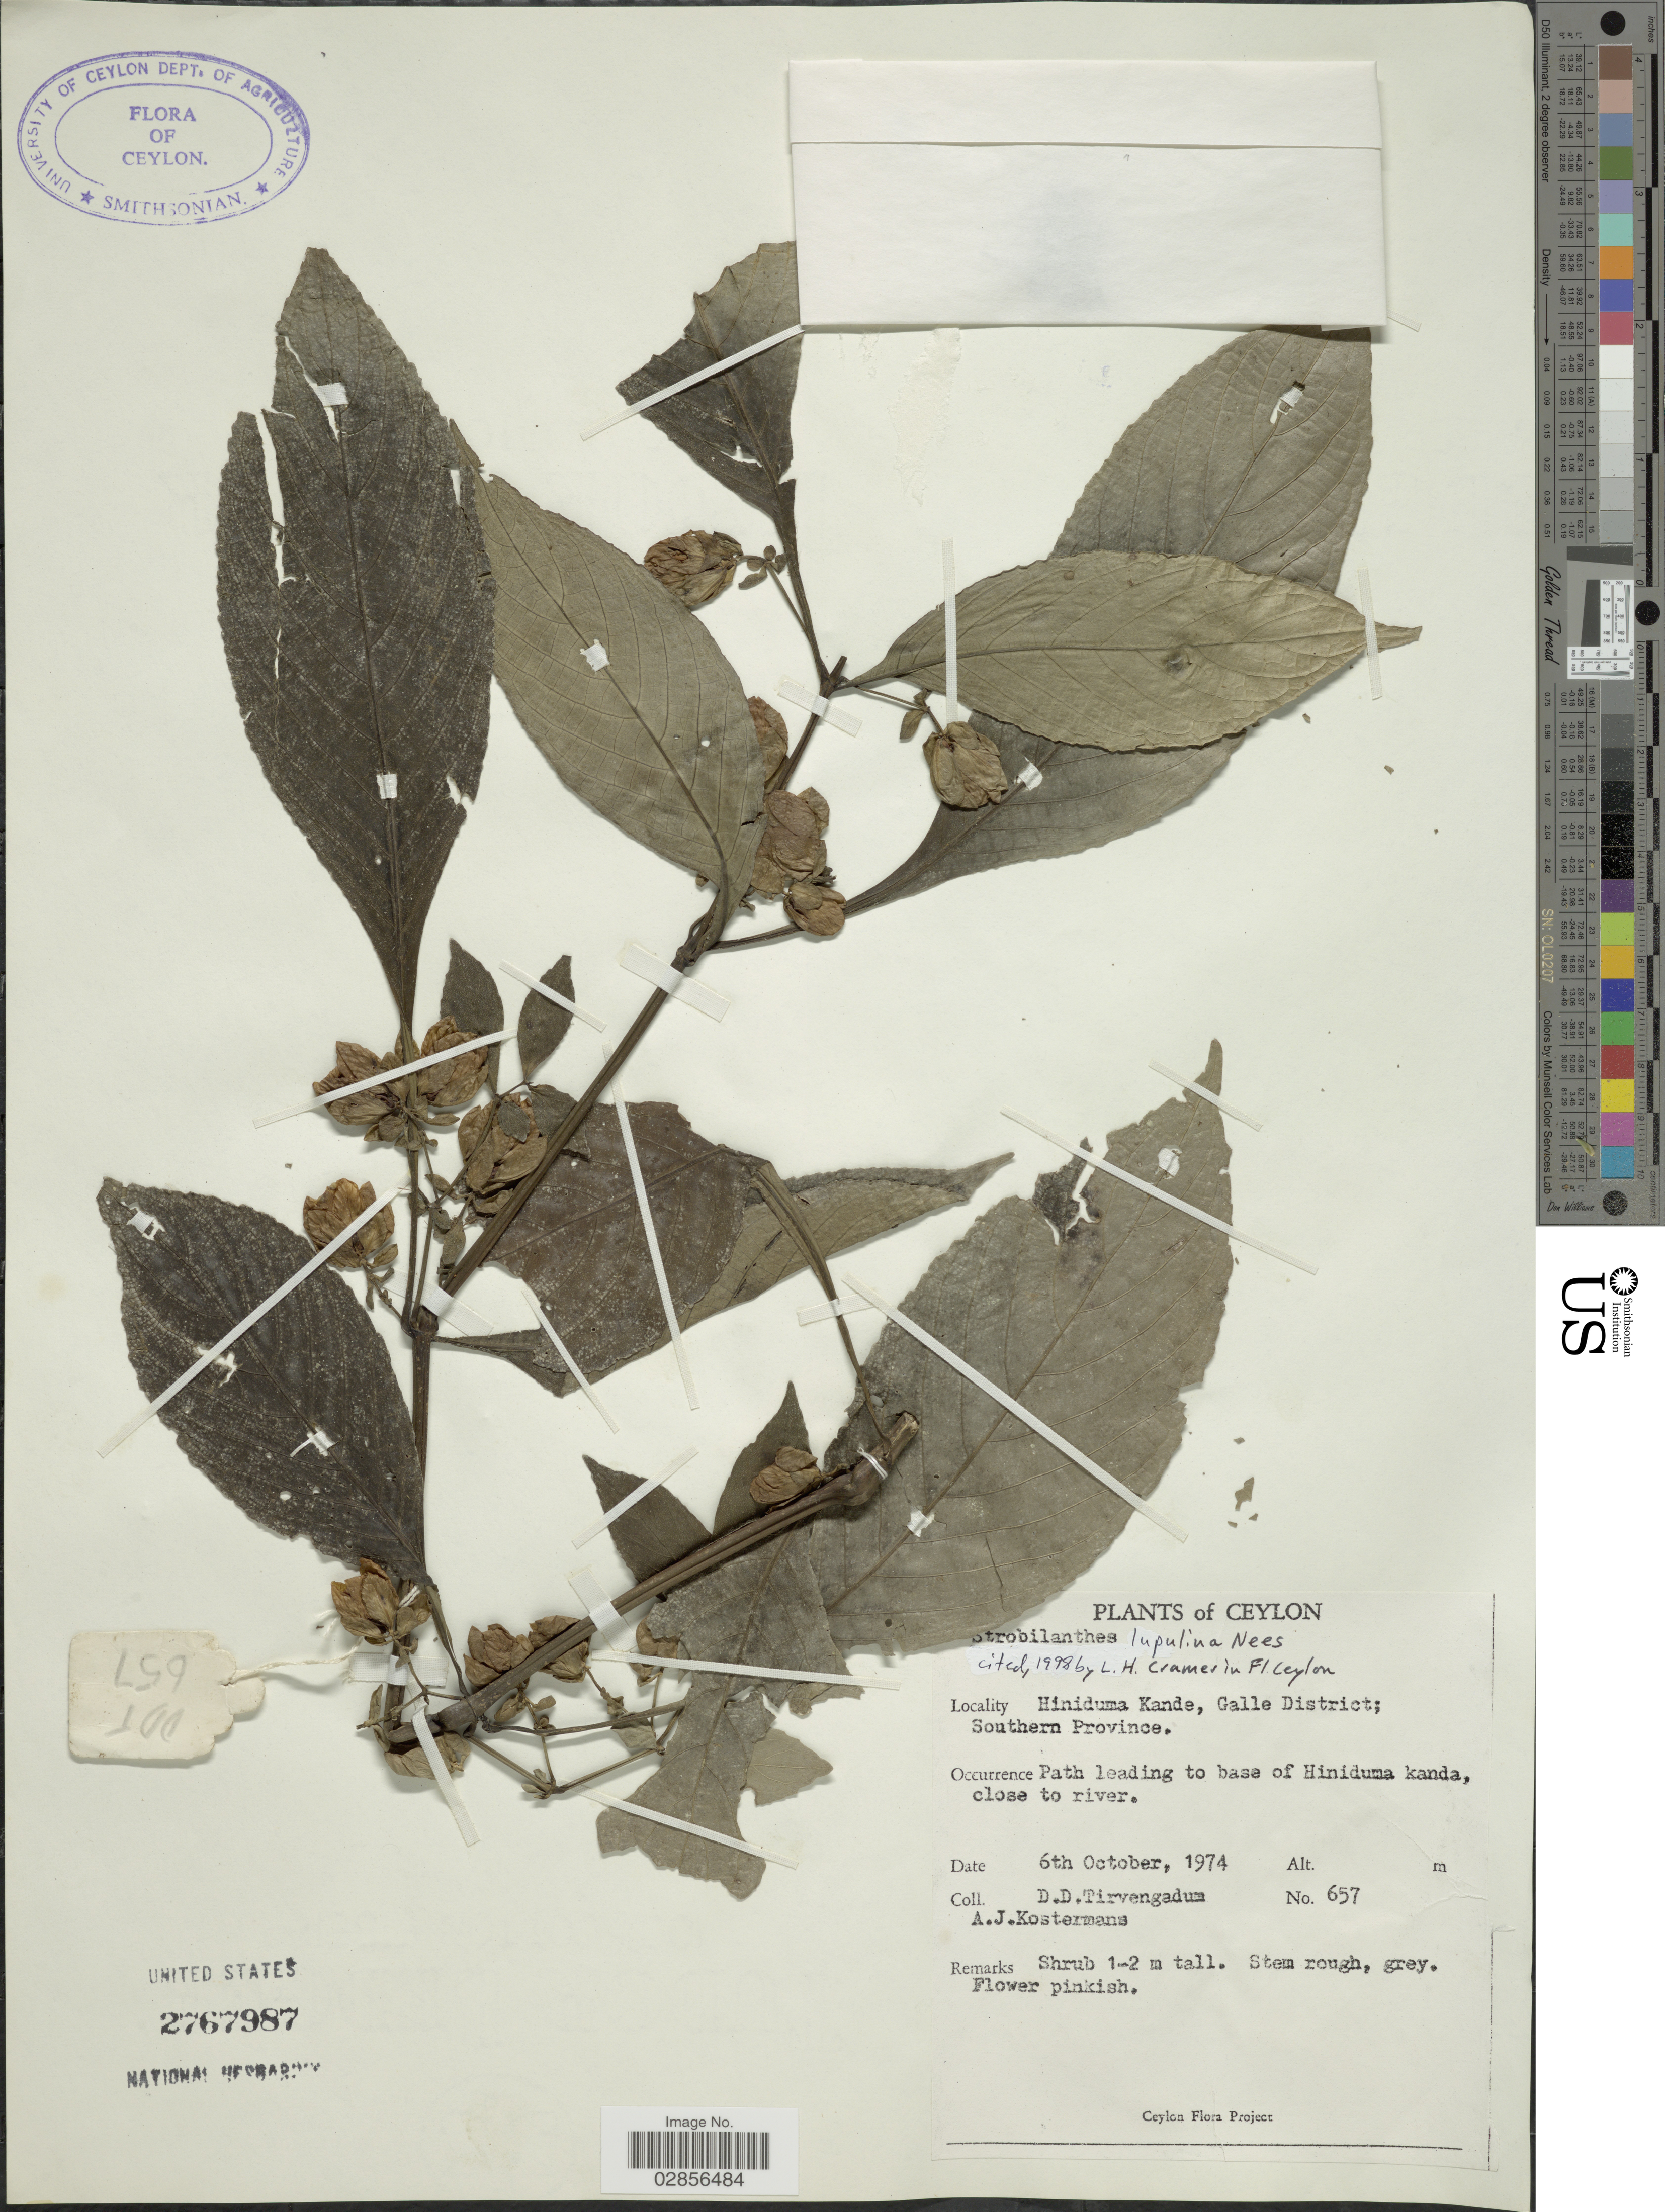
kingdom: Plantae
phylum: Tracheophyta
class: Magnoliopsida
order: Lamiales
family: Acanthaceae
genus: Strobilanthes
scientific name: Strobilanthes lupulina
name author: Nees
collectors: D. Tirvengadum & A. J. G. Kostermans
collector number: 657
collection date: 1974-10-06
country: Sri Lanka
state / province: Southern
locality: Ceylon. Hiniduma Kande, Galle District. Path leading to base of Hiniduma kanda, close to river.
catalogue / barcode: US 2767987